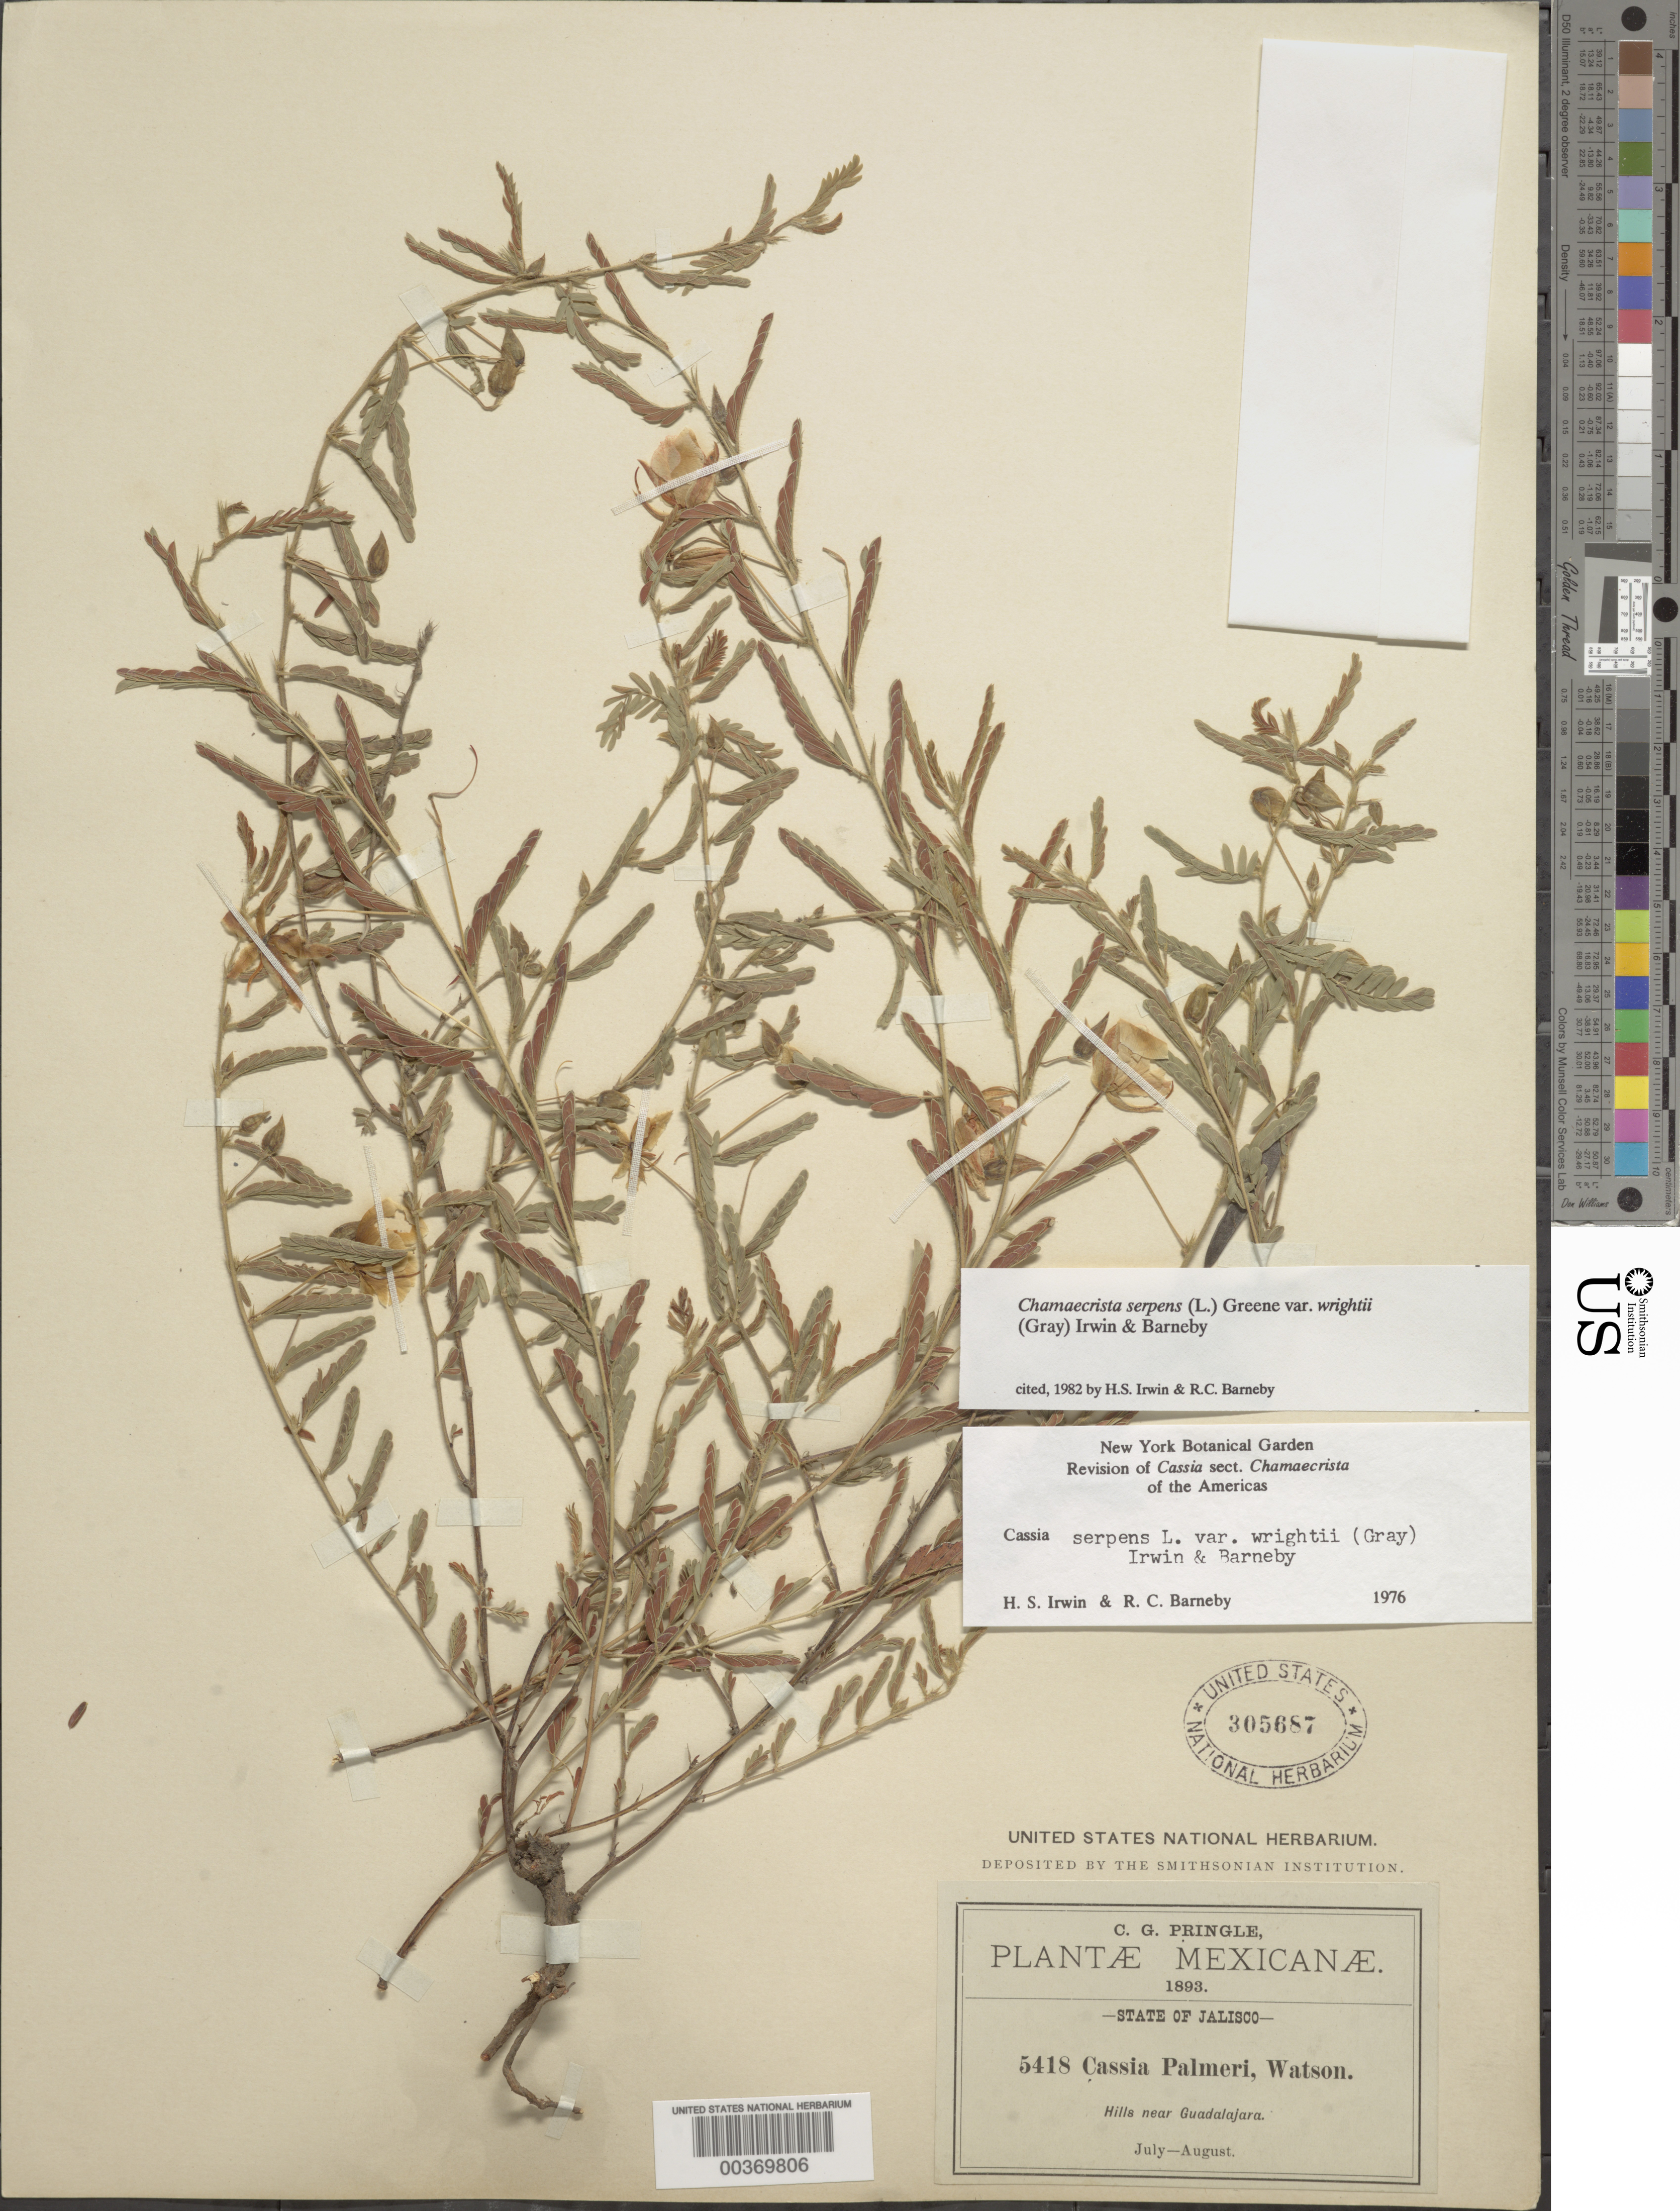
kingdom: Plantae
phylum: Tracheophyta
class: Magnoliopsida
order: Fabales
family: Fabaceae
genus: Chamaecrista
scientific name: Chamaecrista serpens var. wrightii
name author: (A. Gray) H.S. Irwin & Barneby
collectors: C. G. Pringle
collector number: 5418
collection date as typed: Jul 1893 to -- Aug 1893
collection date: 1893-07/1893-08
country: Mexico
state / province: Jalisco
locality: Hills near Guadalajara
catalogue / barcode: US 305687